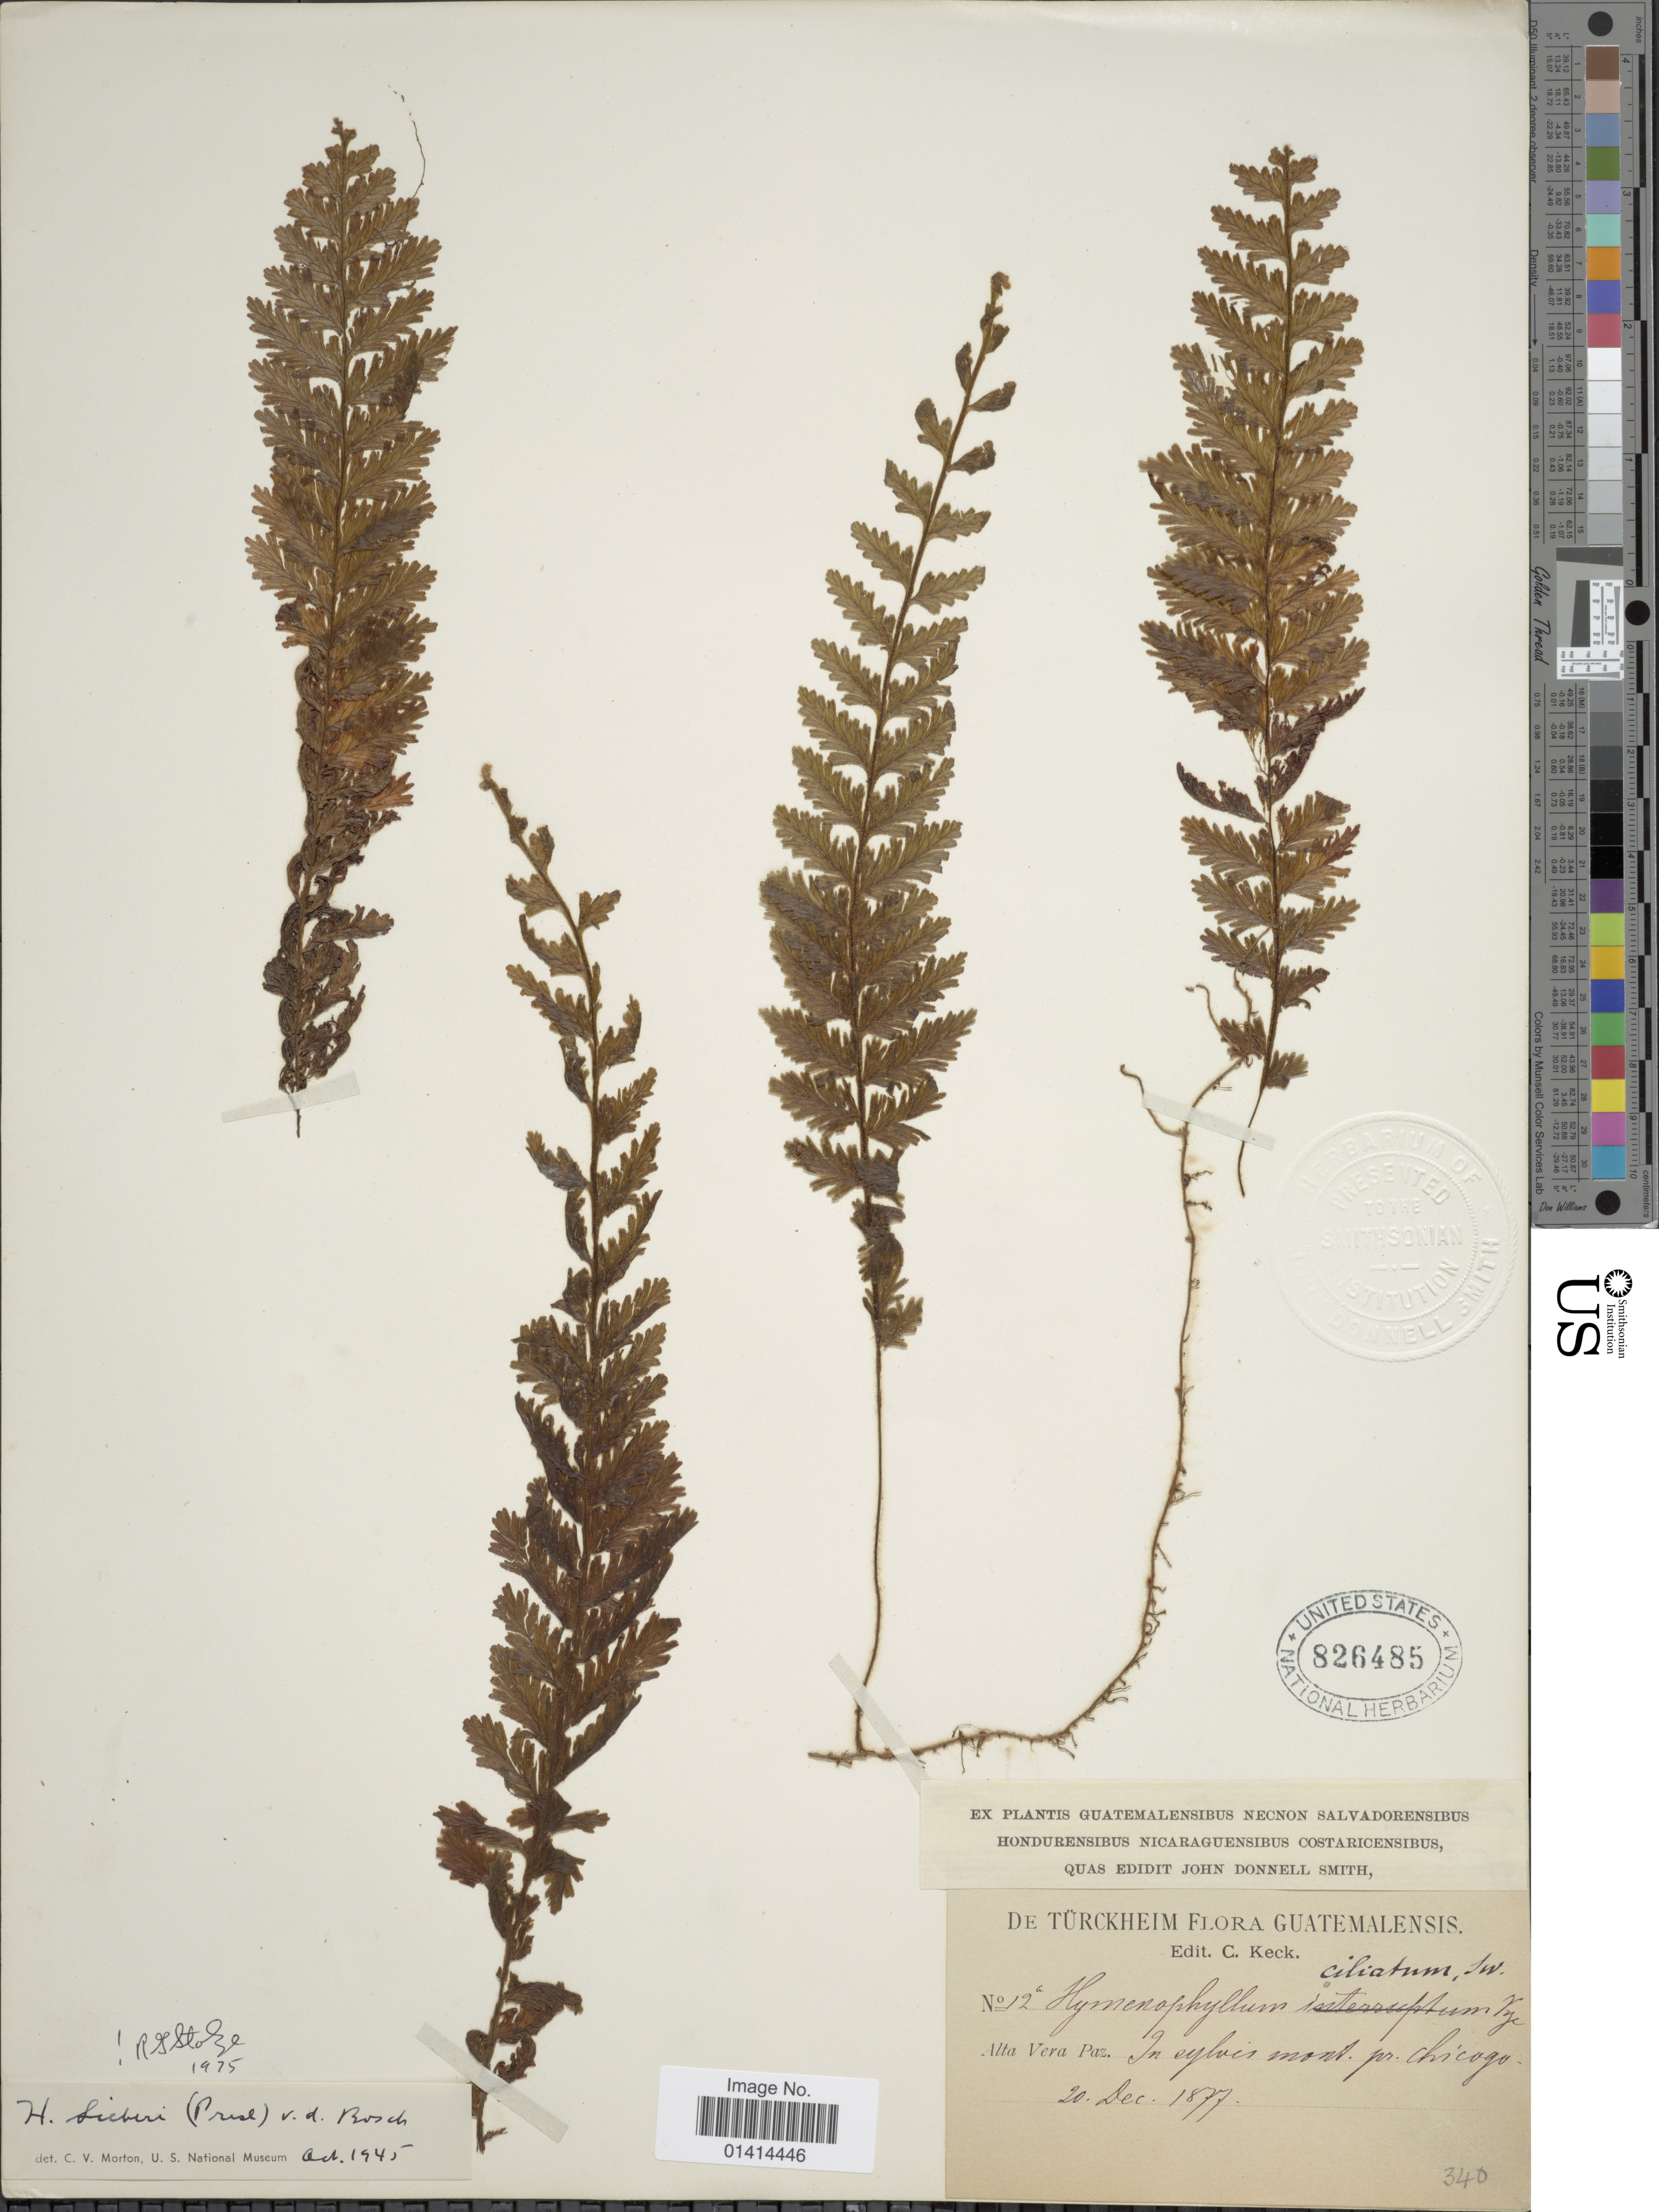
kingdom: Plantae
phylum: Tracheophyta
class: Polypodiopsida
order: Hymenophyllales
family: Hymenophyllaceae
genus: Hymenophyllum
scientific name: Hymenophyllum sieberi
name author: (C. Presl) Bosch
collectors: C. Keck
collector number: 12a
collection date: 1877-12-20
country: Guatemala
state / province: Alta Verapaz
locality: In sylvis mont pr Chicago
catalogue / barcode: US 826485